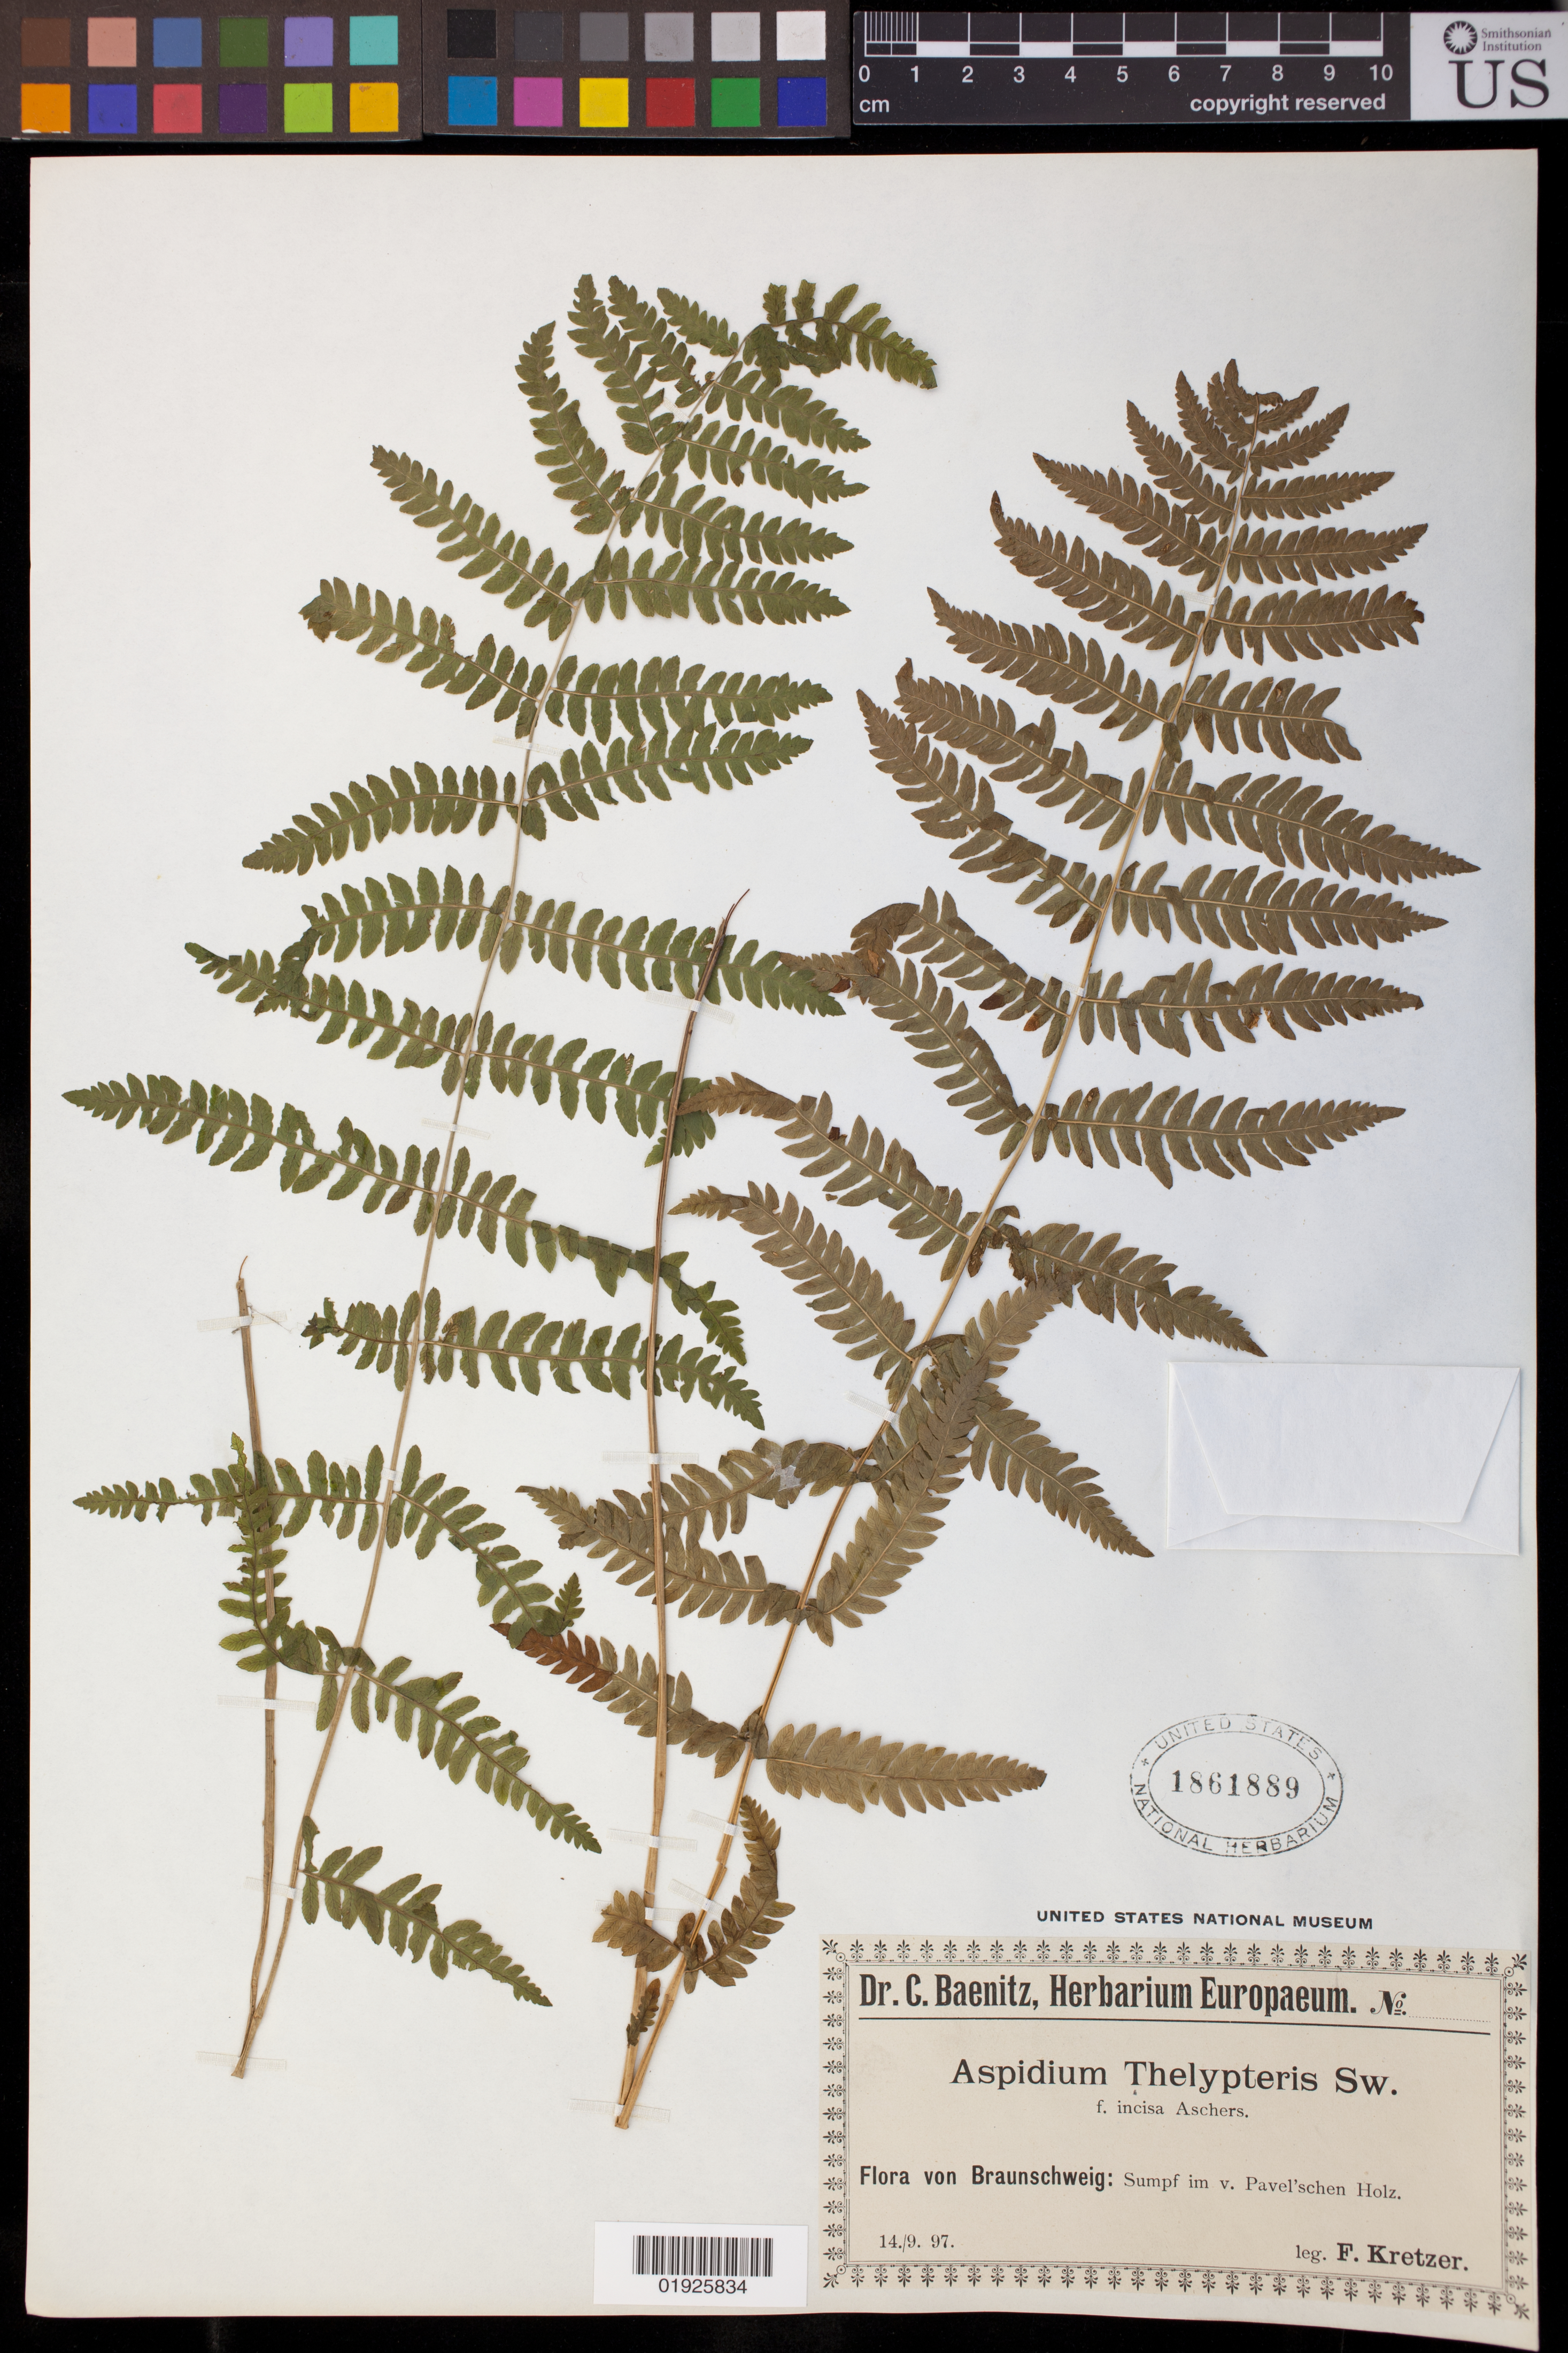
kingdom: Plantae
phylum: Tracheophyta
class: Polypodiopsida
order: Polypodiales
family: Thelypteridaceae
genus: Thelypteris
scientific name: Thelypteris palustris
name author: (Salisb.) Schott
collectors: F. Kretzer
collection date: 1897-09-14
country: Germany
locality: Braunschweig: Sumpf im v. Pavel'schen Holz.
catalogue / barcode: US 1861889